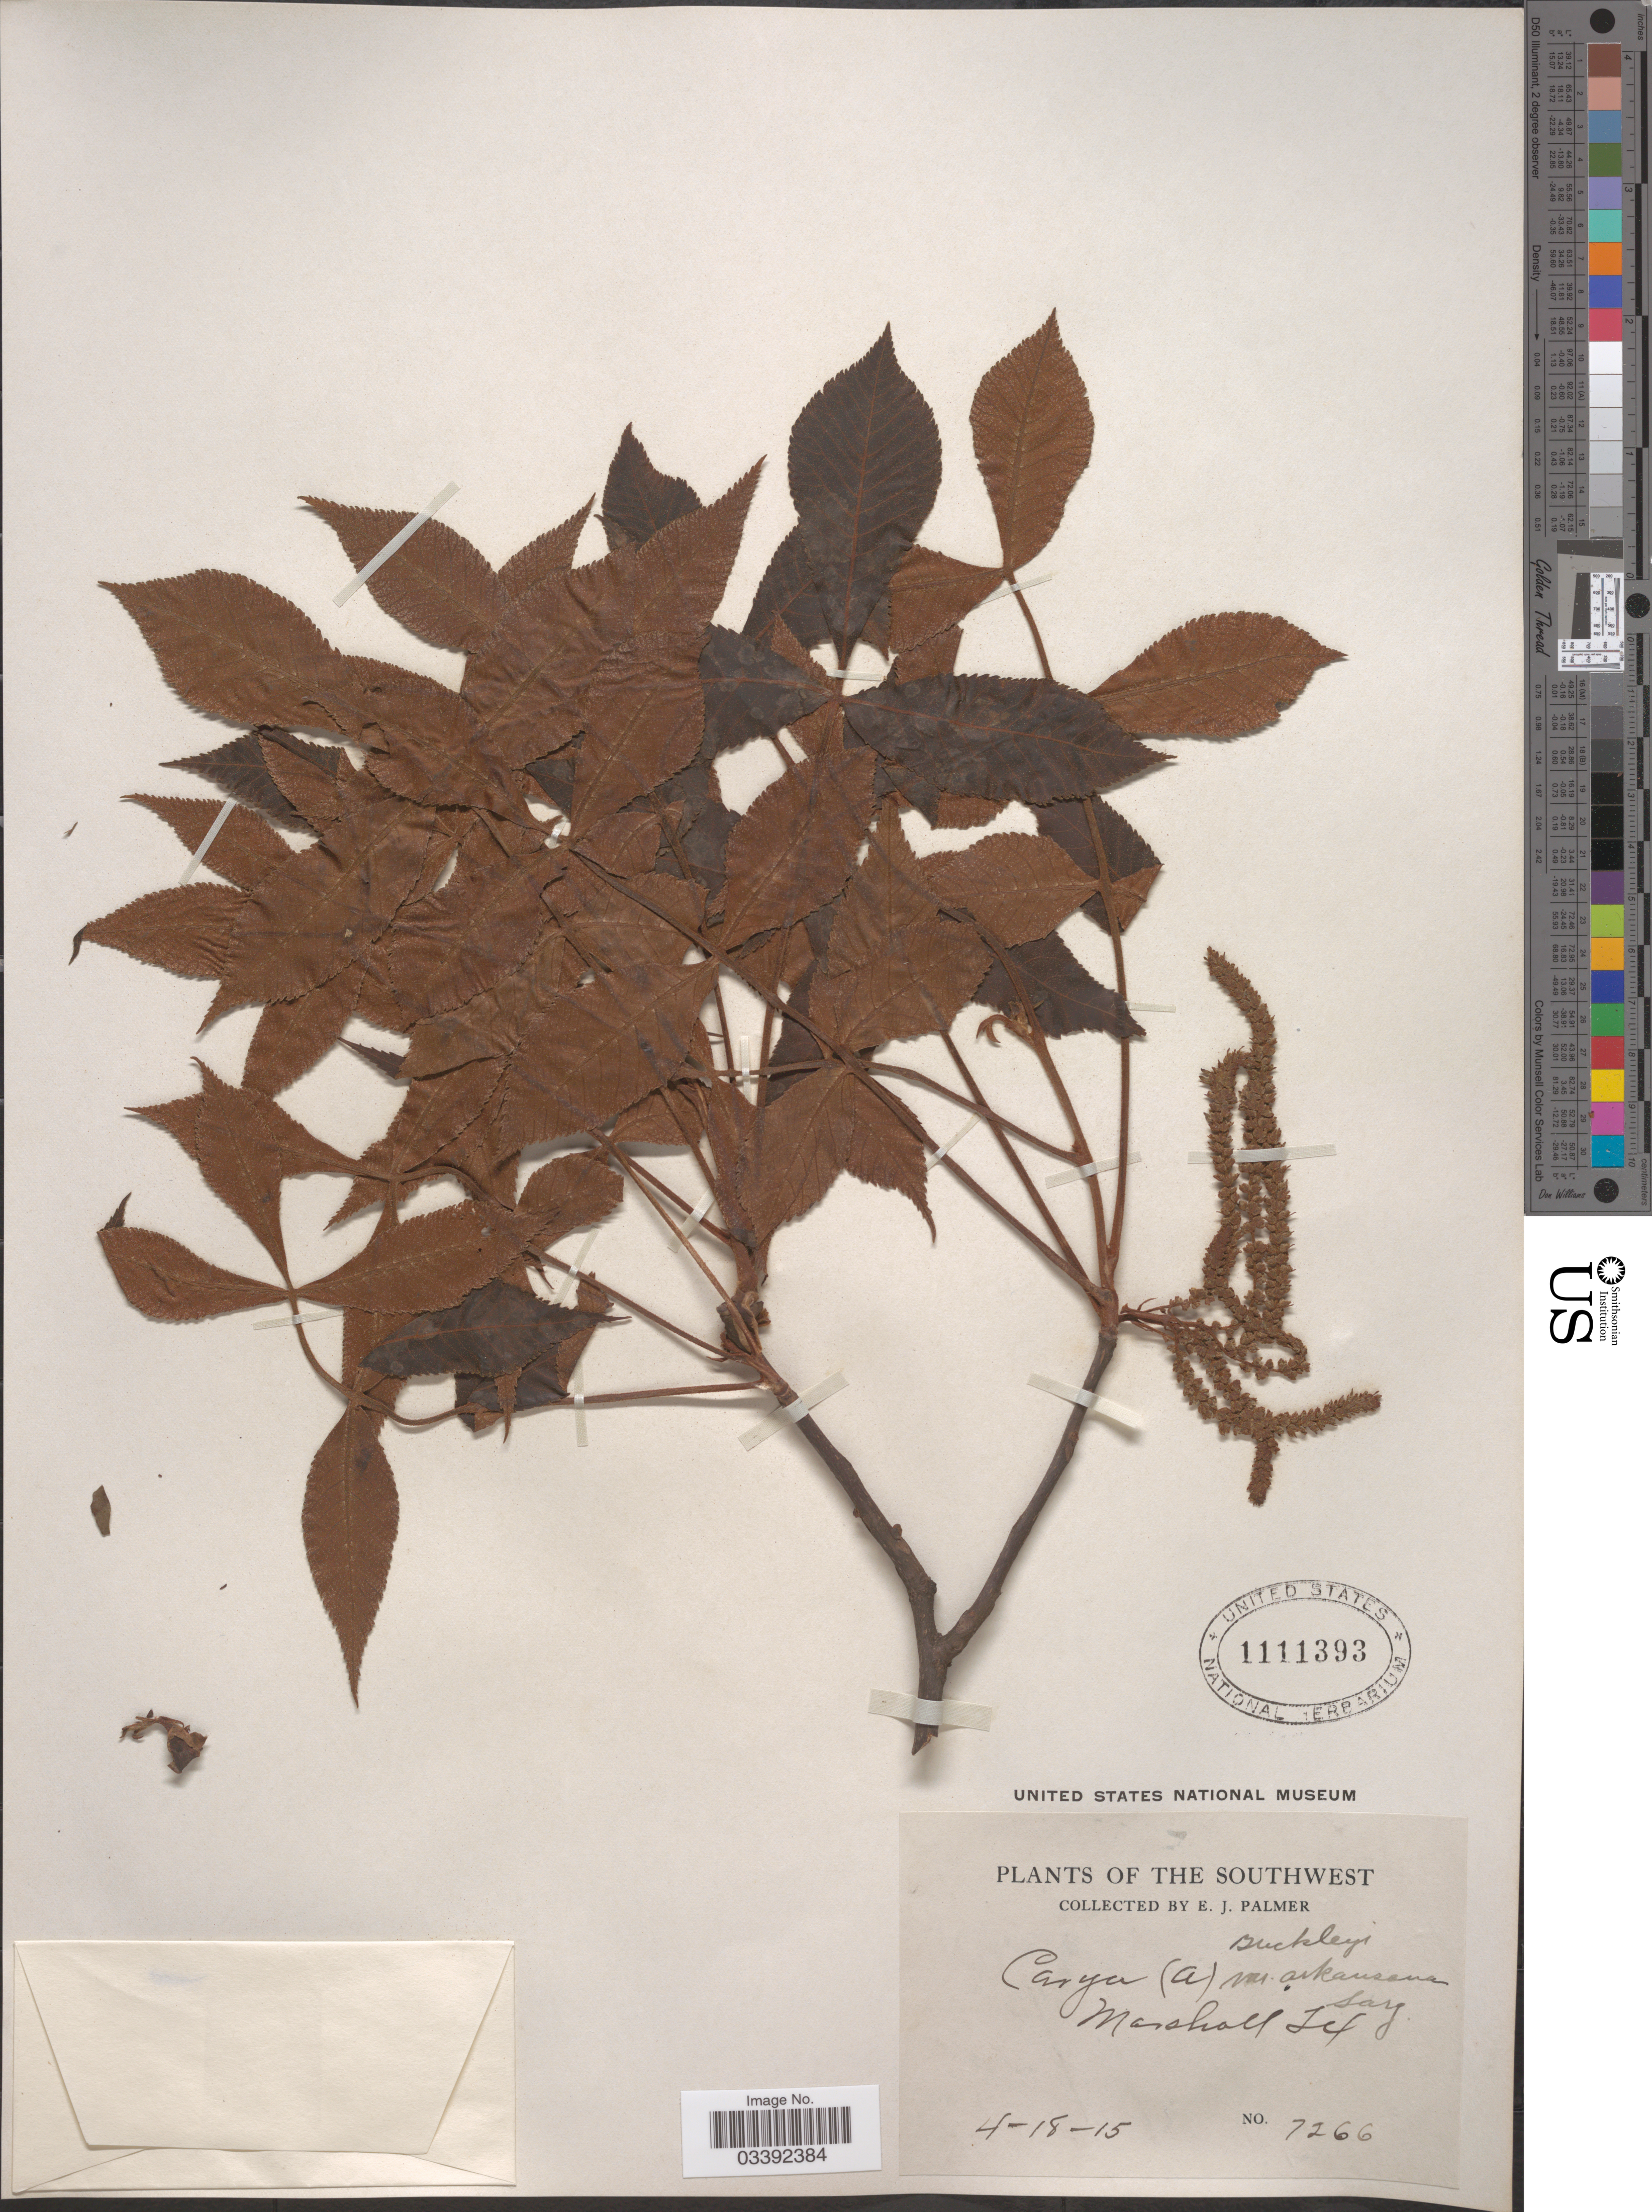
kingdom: Plantae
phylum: Tracheophyta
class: Magnoliopsida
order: Fagales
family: Juglandaceae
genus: Carya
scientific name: Carya texana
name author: Buckley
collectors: E. J. Palmer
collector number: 7266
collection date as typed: Transcribed d/m/y: 18/4/15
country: United States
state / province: Texas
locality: The Southwest. Marshall.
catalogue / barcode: US 1111393